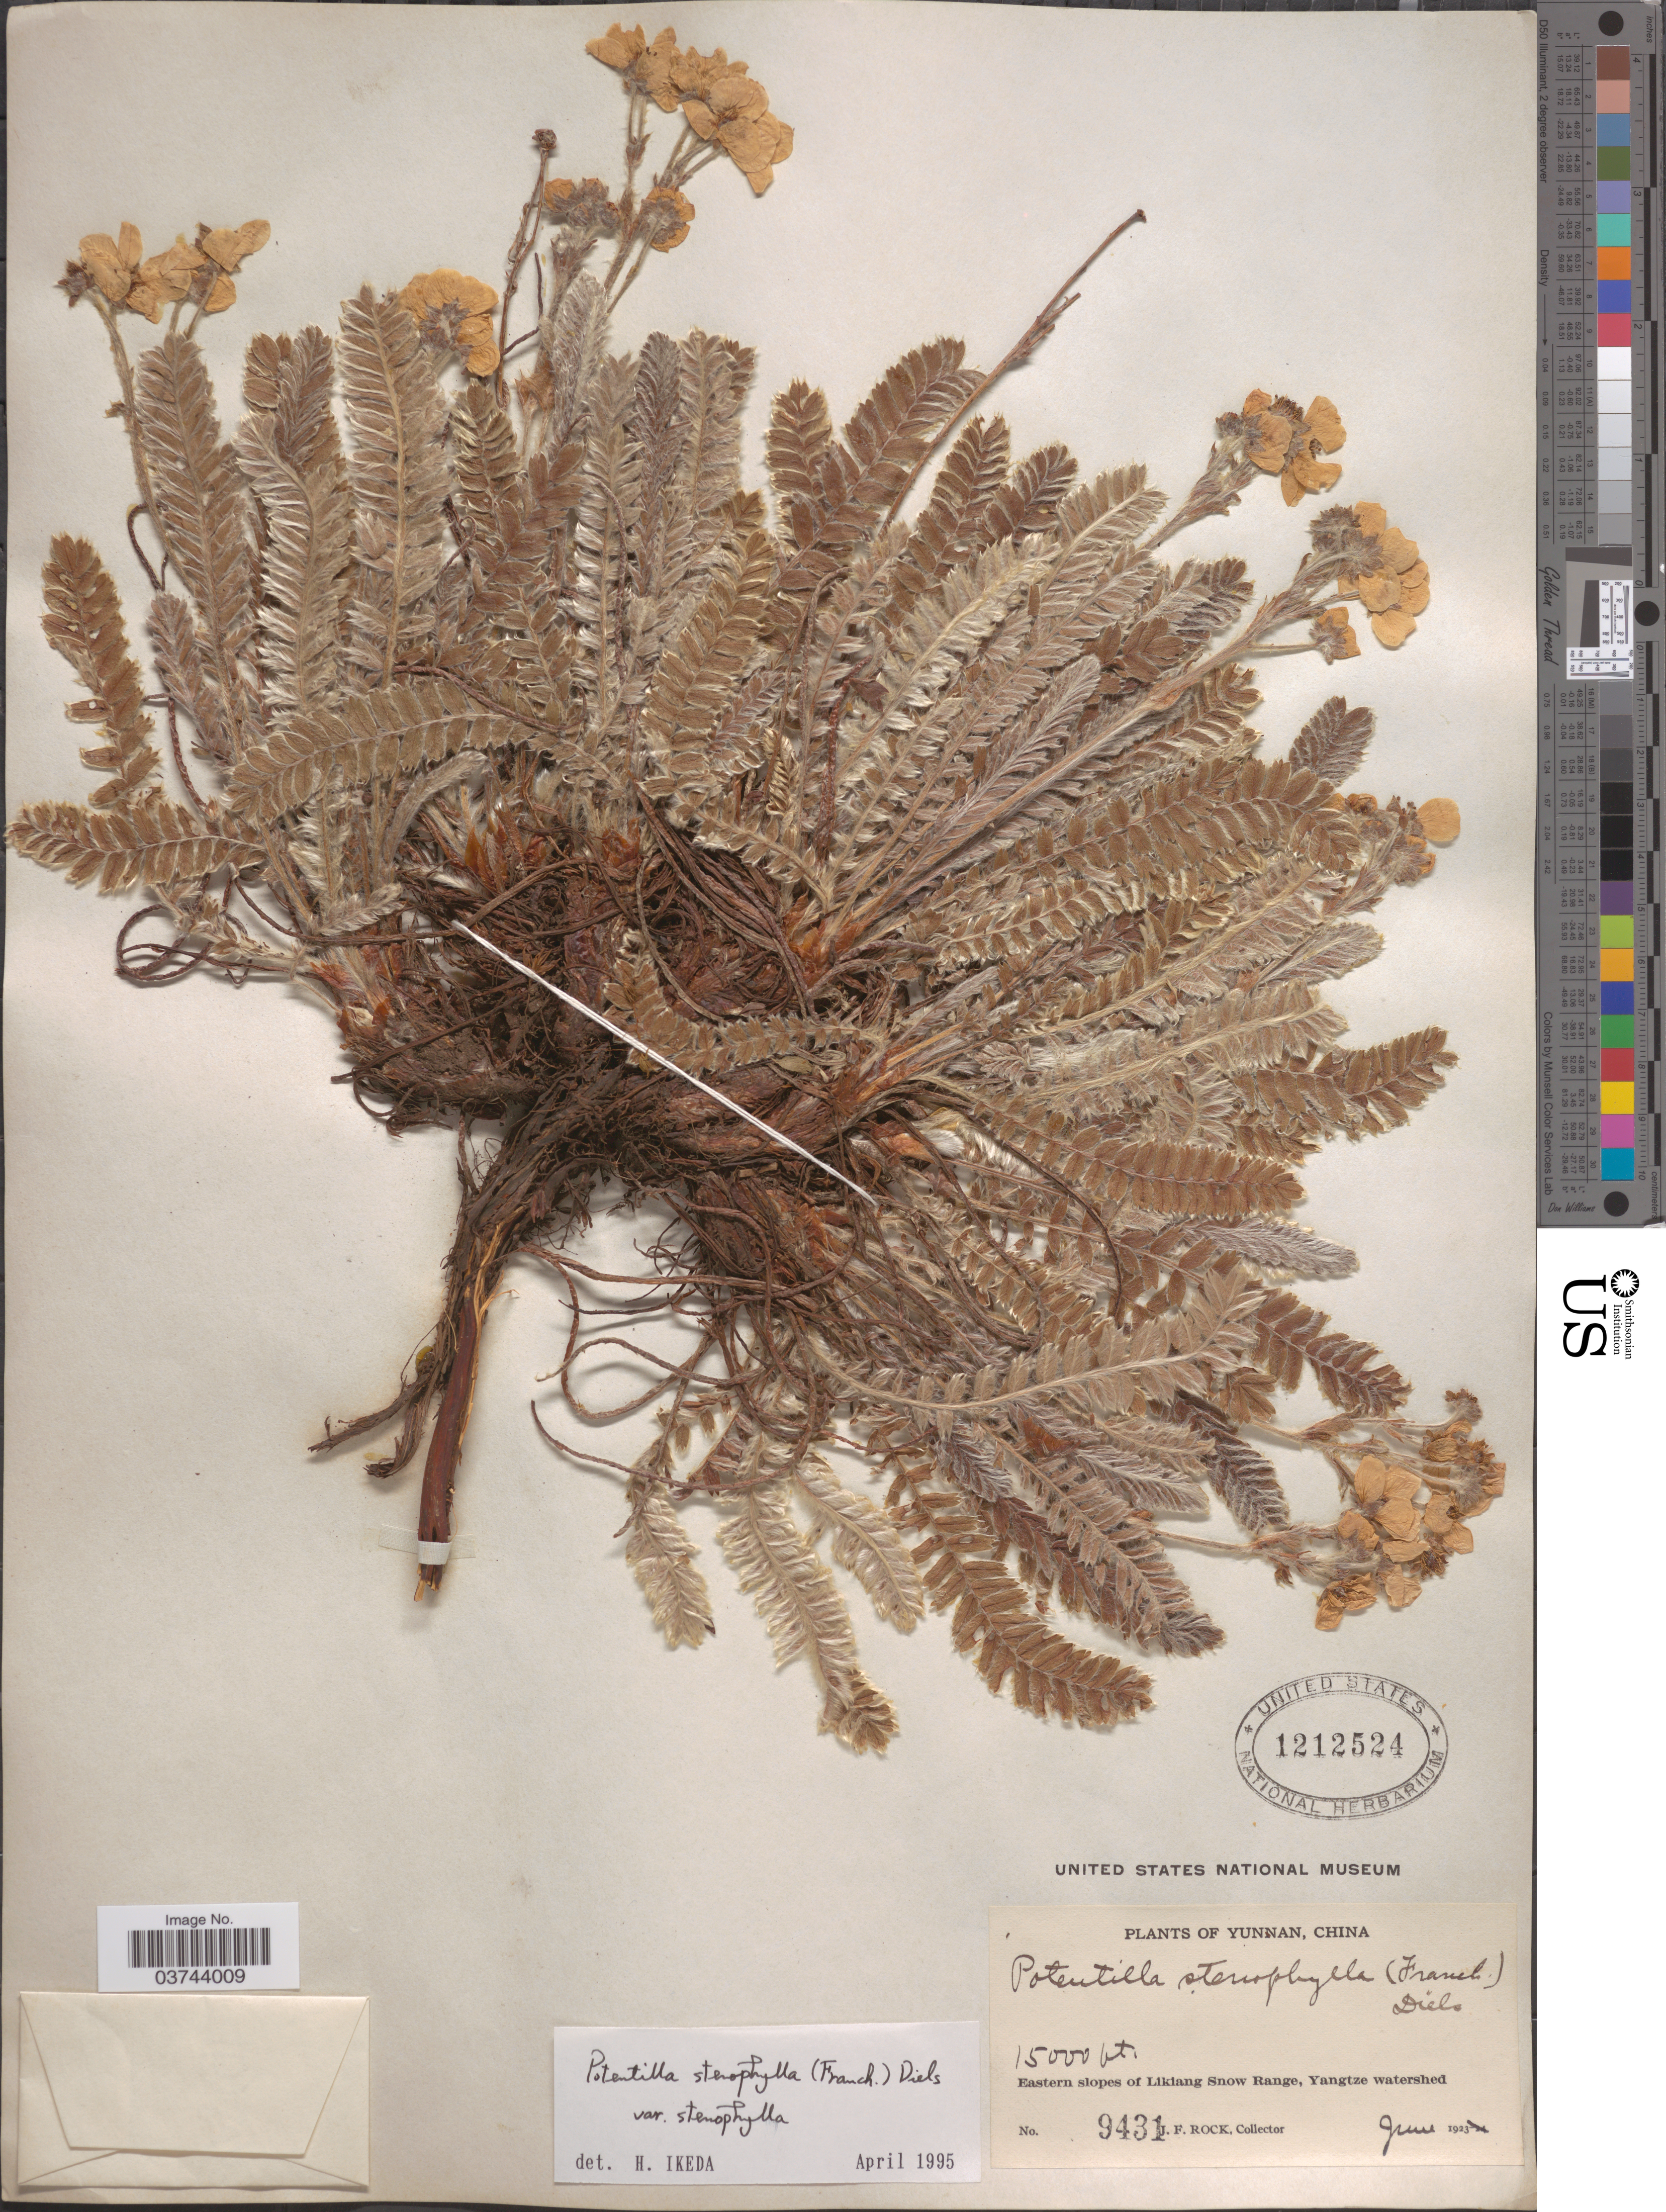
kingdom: Plantae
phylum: Tracheophyta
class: Magnoliopsida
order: Rosales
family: Rosaceae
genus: Potentilla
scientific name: Potentilla stenophylla var. stenophylla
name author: (Franch.) Diels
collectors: J. Rock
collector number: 9431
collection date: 1923-06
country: China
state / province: Yunnan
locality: Eastern slopes of Likiang Snow Range, Yangtze watershed.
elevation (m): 4572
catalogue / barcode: US 1212524